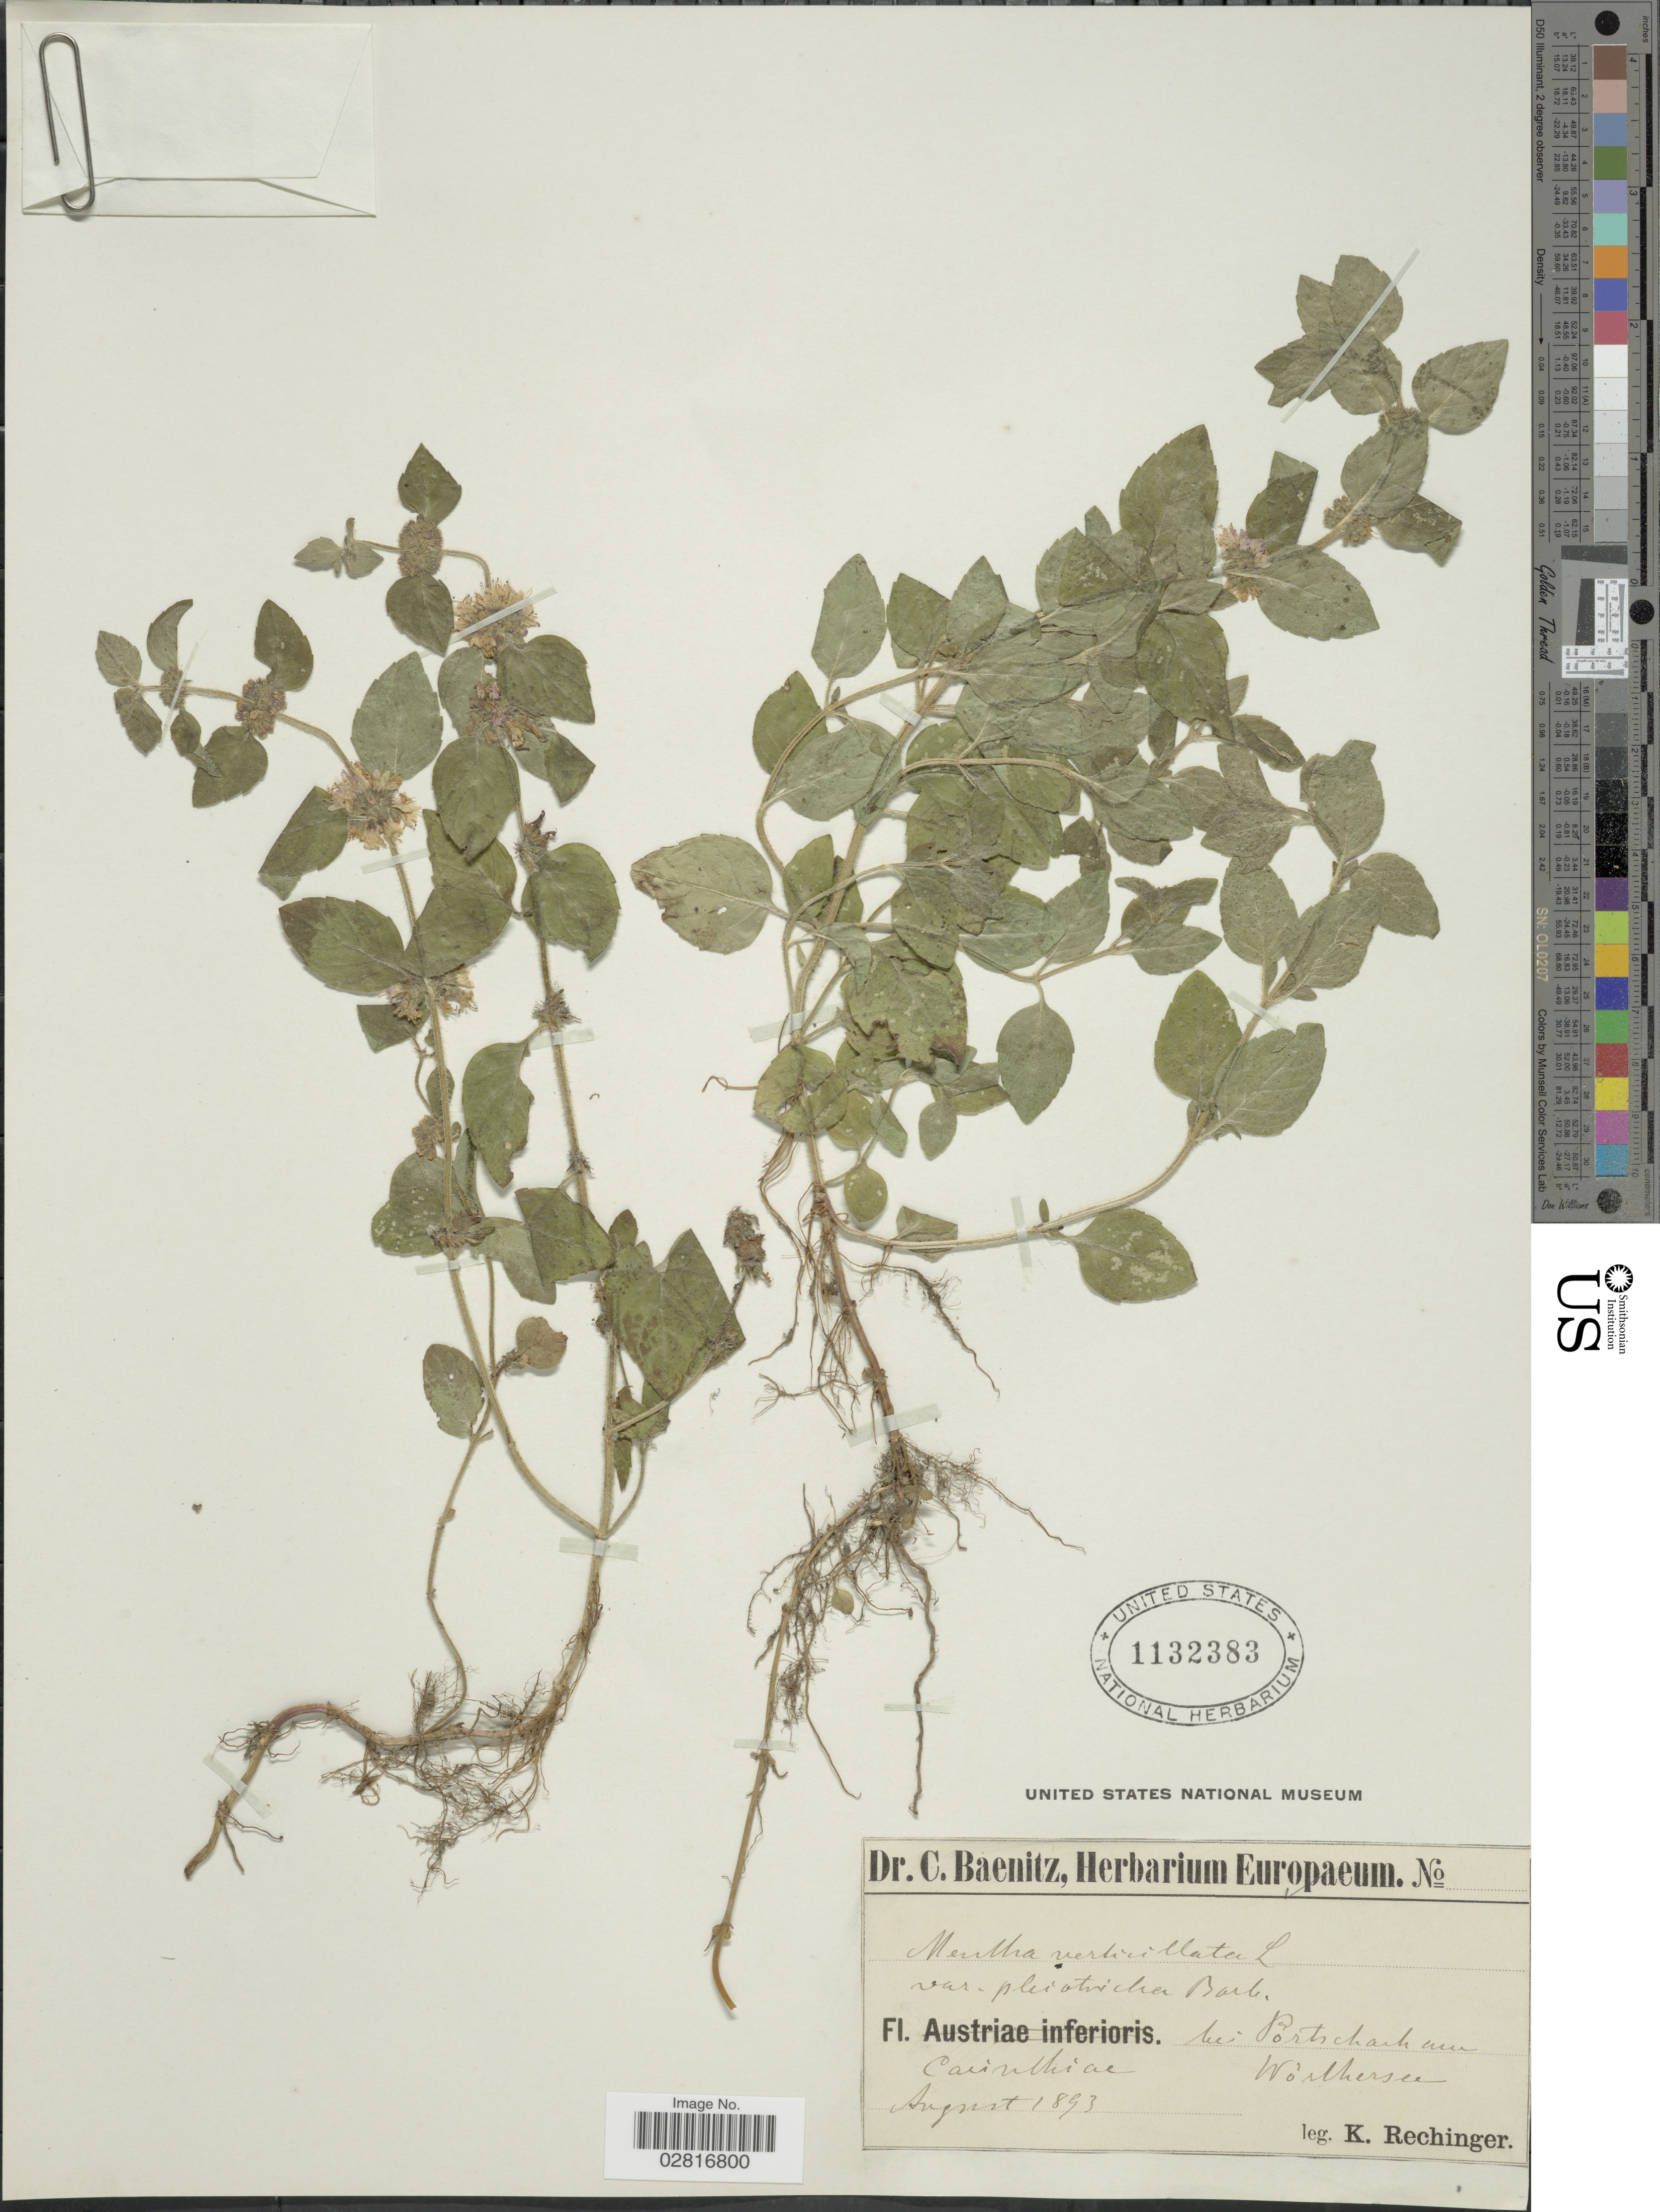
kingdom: Plantae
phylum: Tracheophyta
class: Magnoliopsida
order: Lamiales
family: Lamiaceae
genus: Mentha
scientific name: Mentha x verticillata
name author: L.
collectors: K. Rechinger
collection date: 1893-08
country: Austria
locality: Cainthiae. Bei Portscharcham, Worthersee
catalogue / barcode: US 1132383